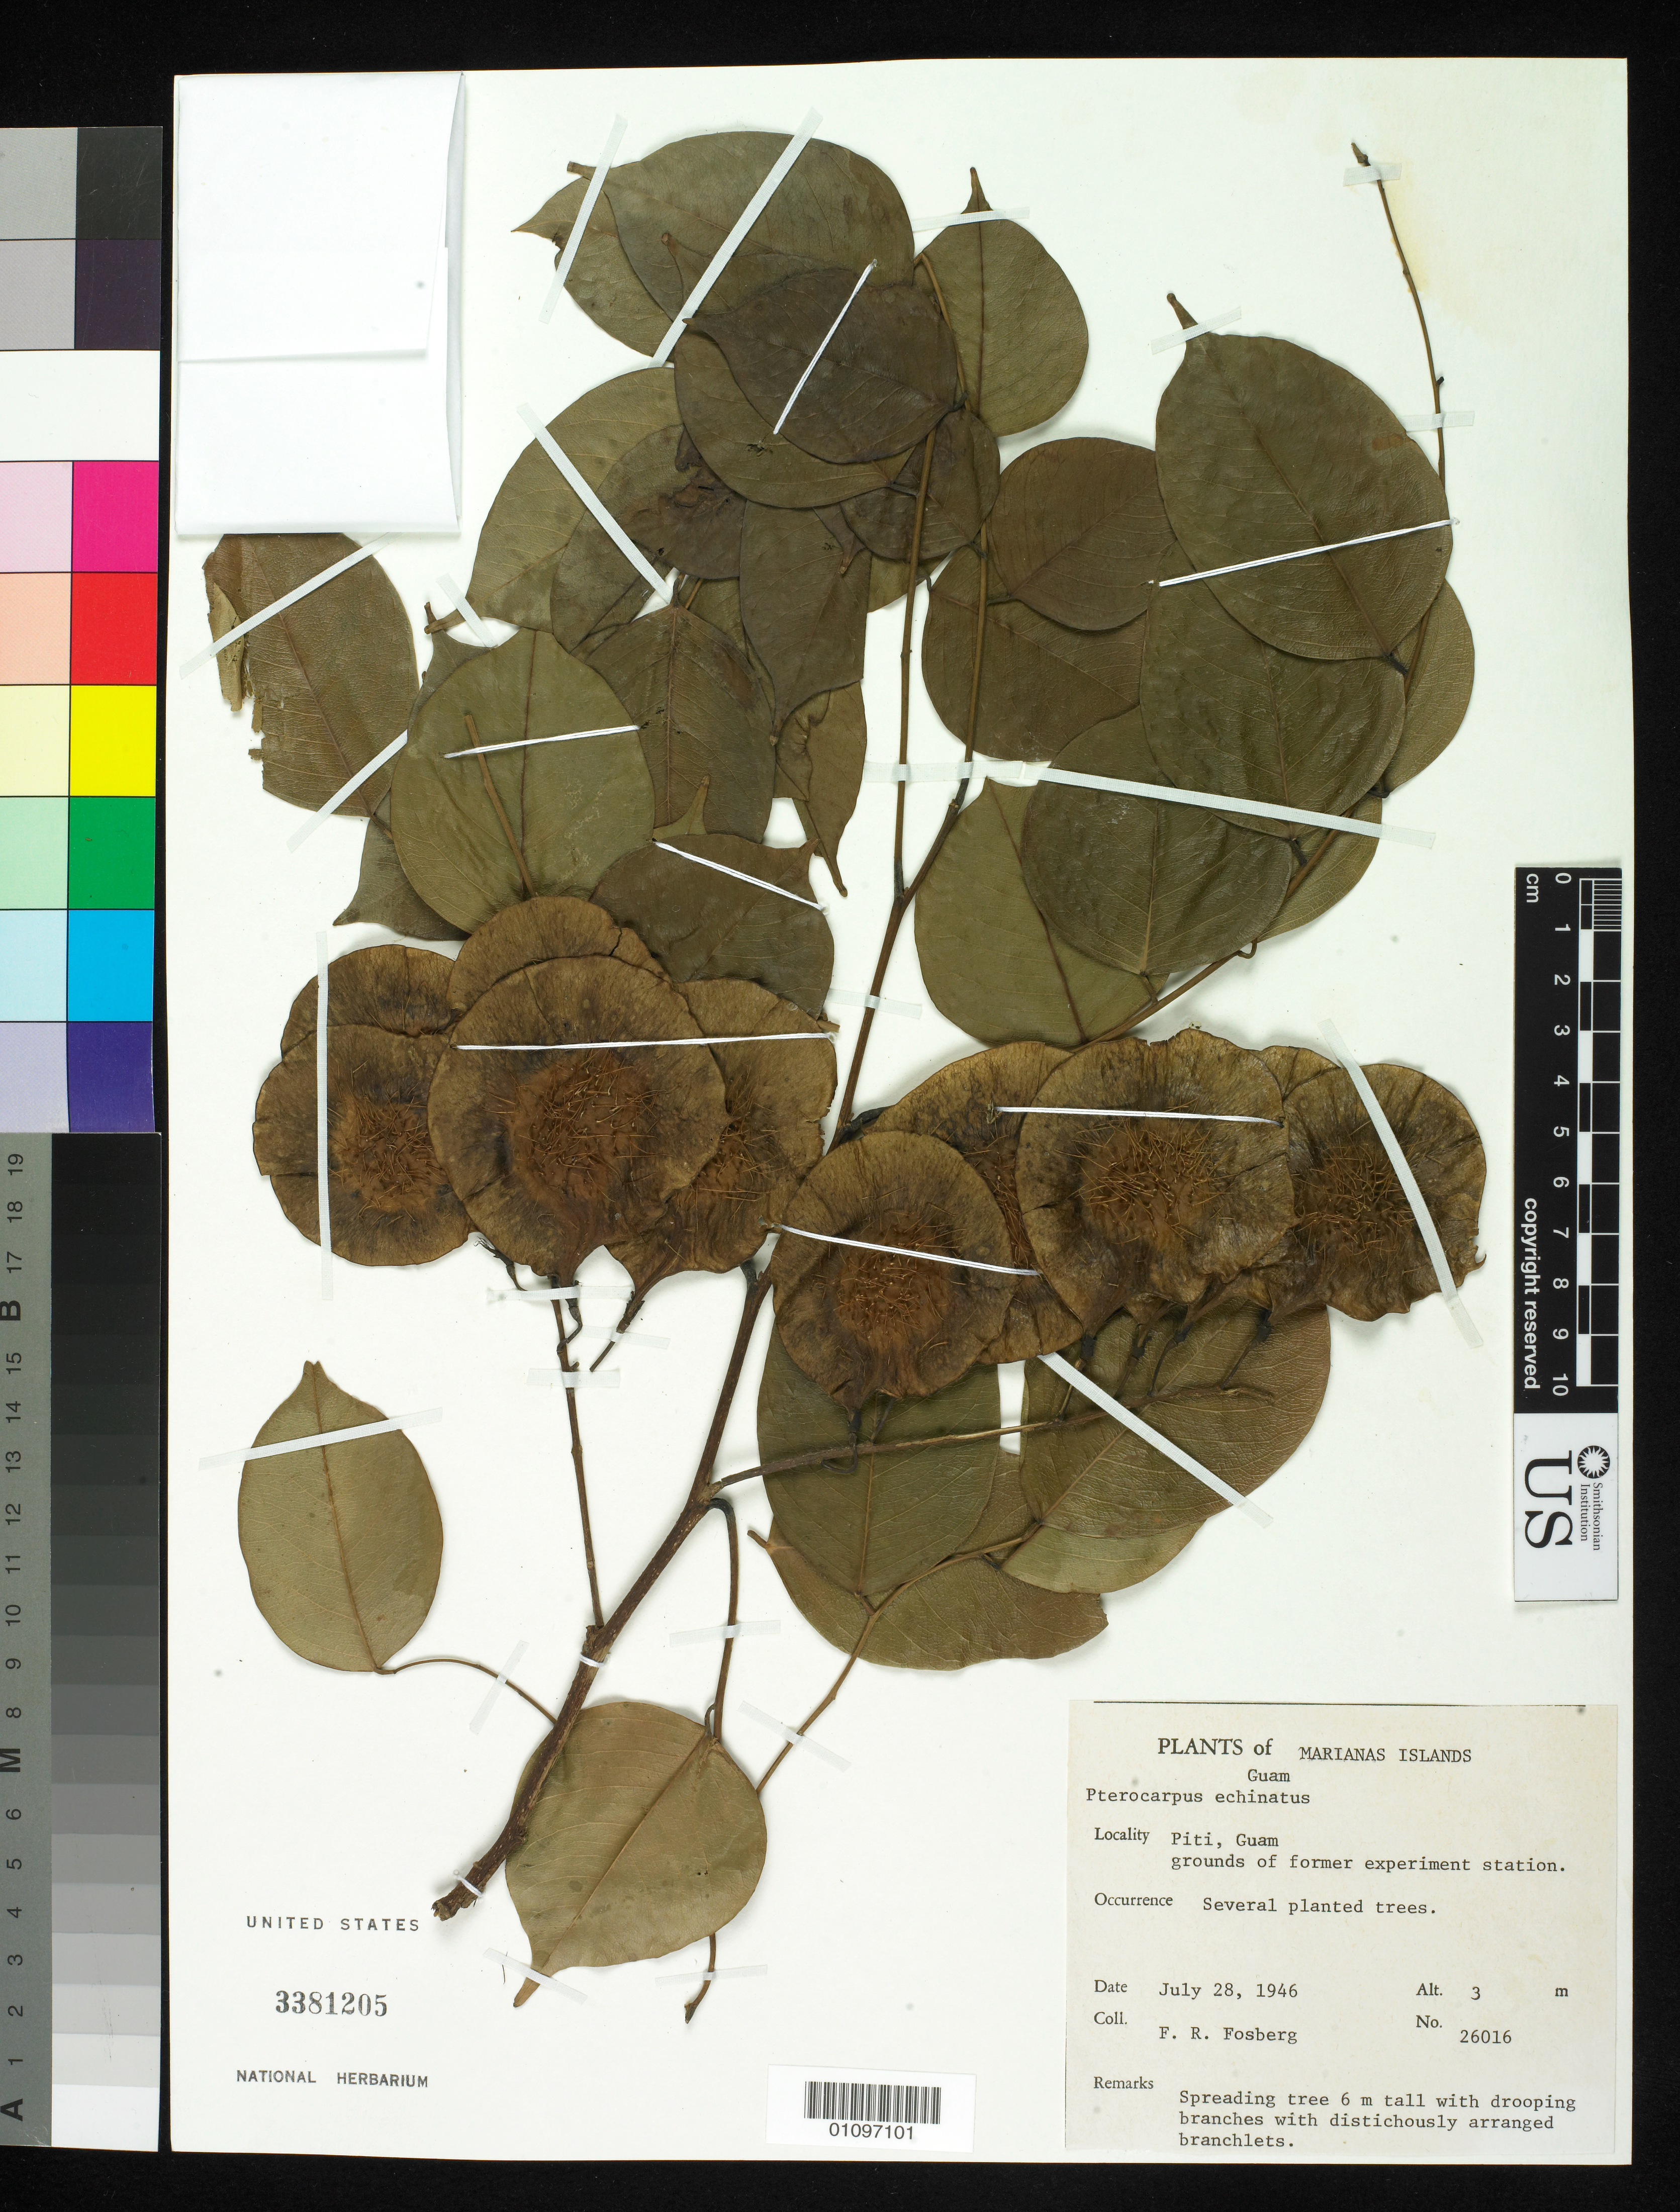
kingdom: Plantae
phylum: Tracheophyta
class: Magnoliopsida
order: Fabales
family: Fabaceae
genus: Pterocarpus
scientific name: Pterocarpus echinatus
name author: Pers.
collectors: F. R. Fosberg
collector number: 26016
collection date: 1946-07-28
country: Guam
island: Guam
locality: Piti, grounds of former experiment station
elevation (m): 3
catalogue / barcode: US 3381205